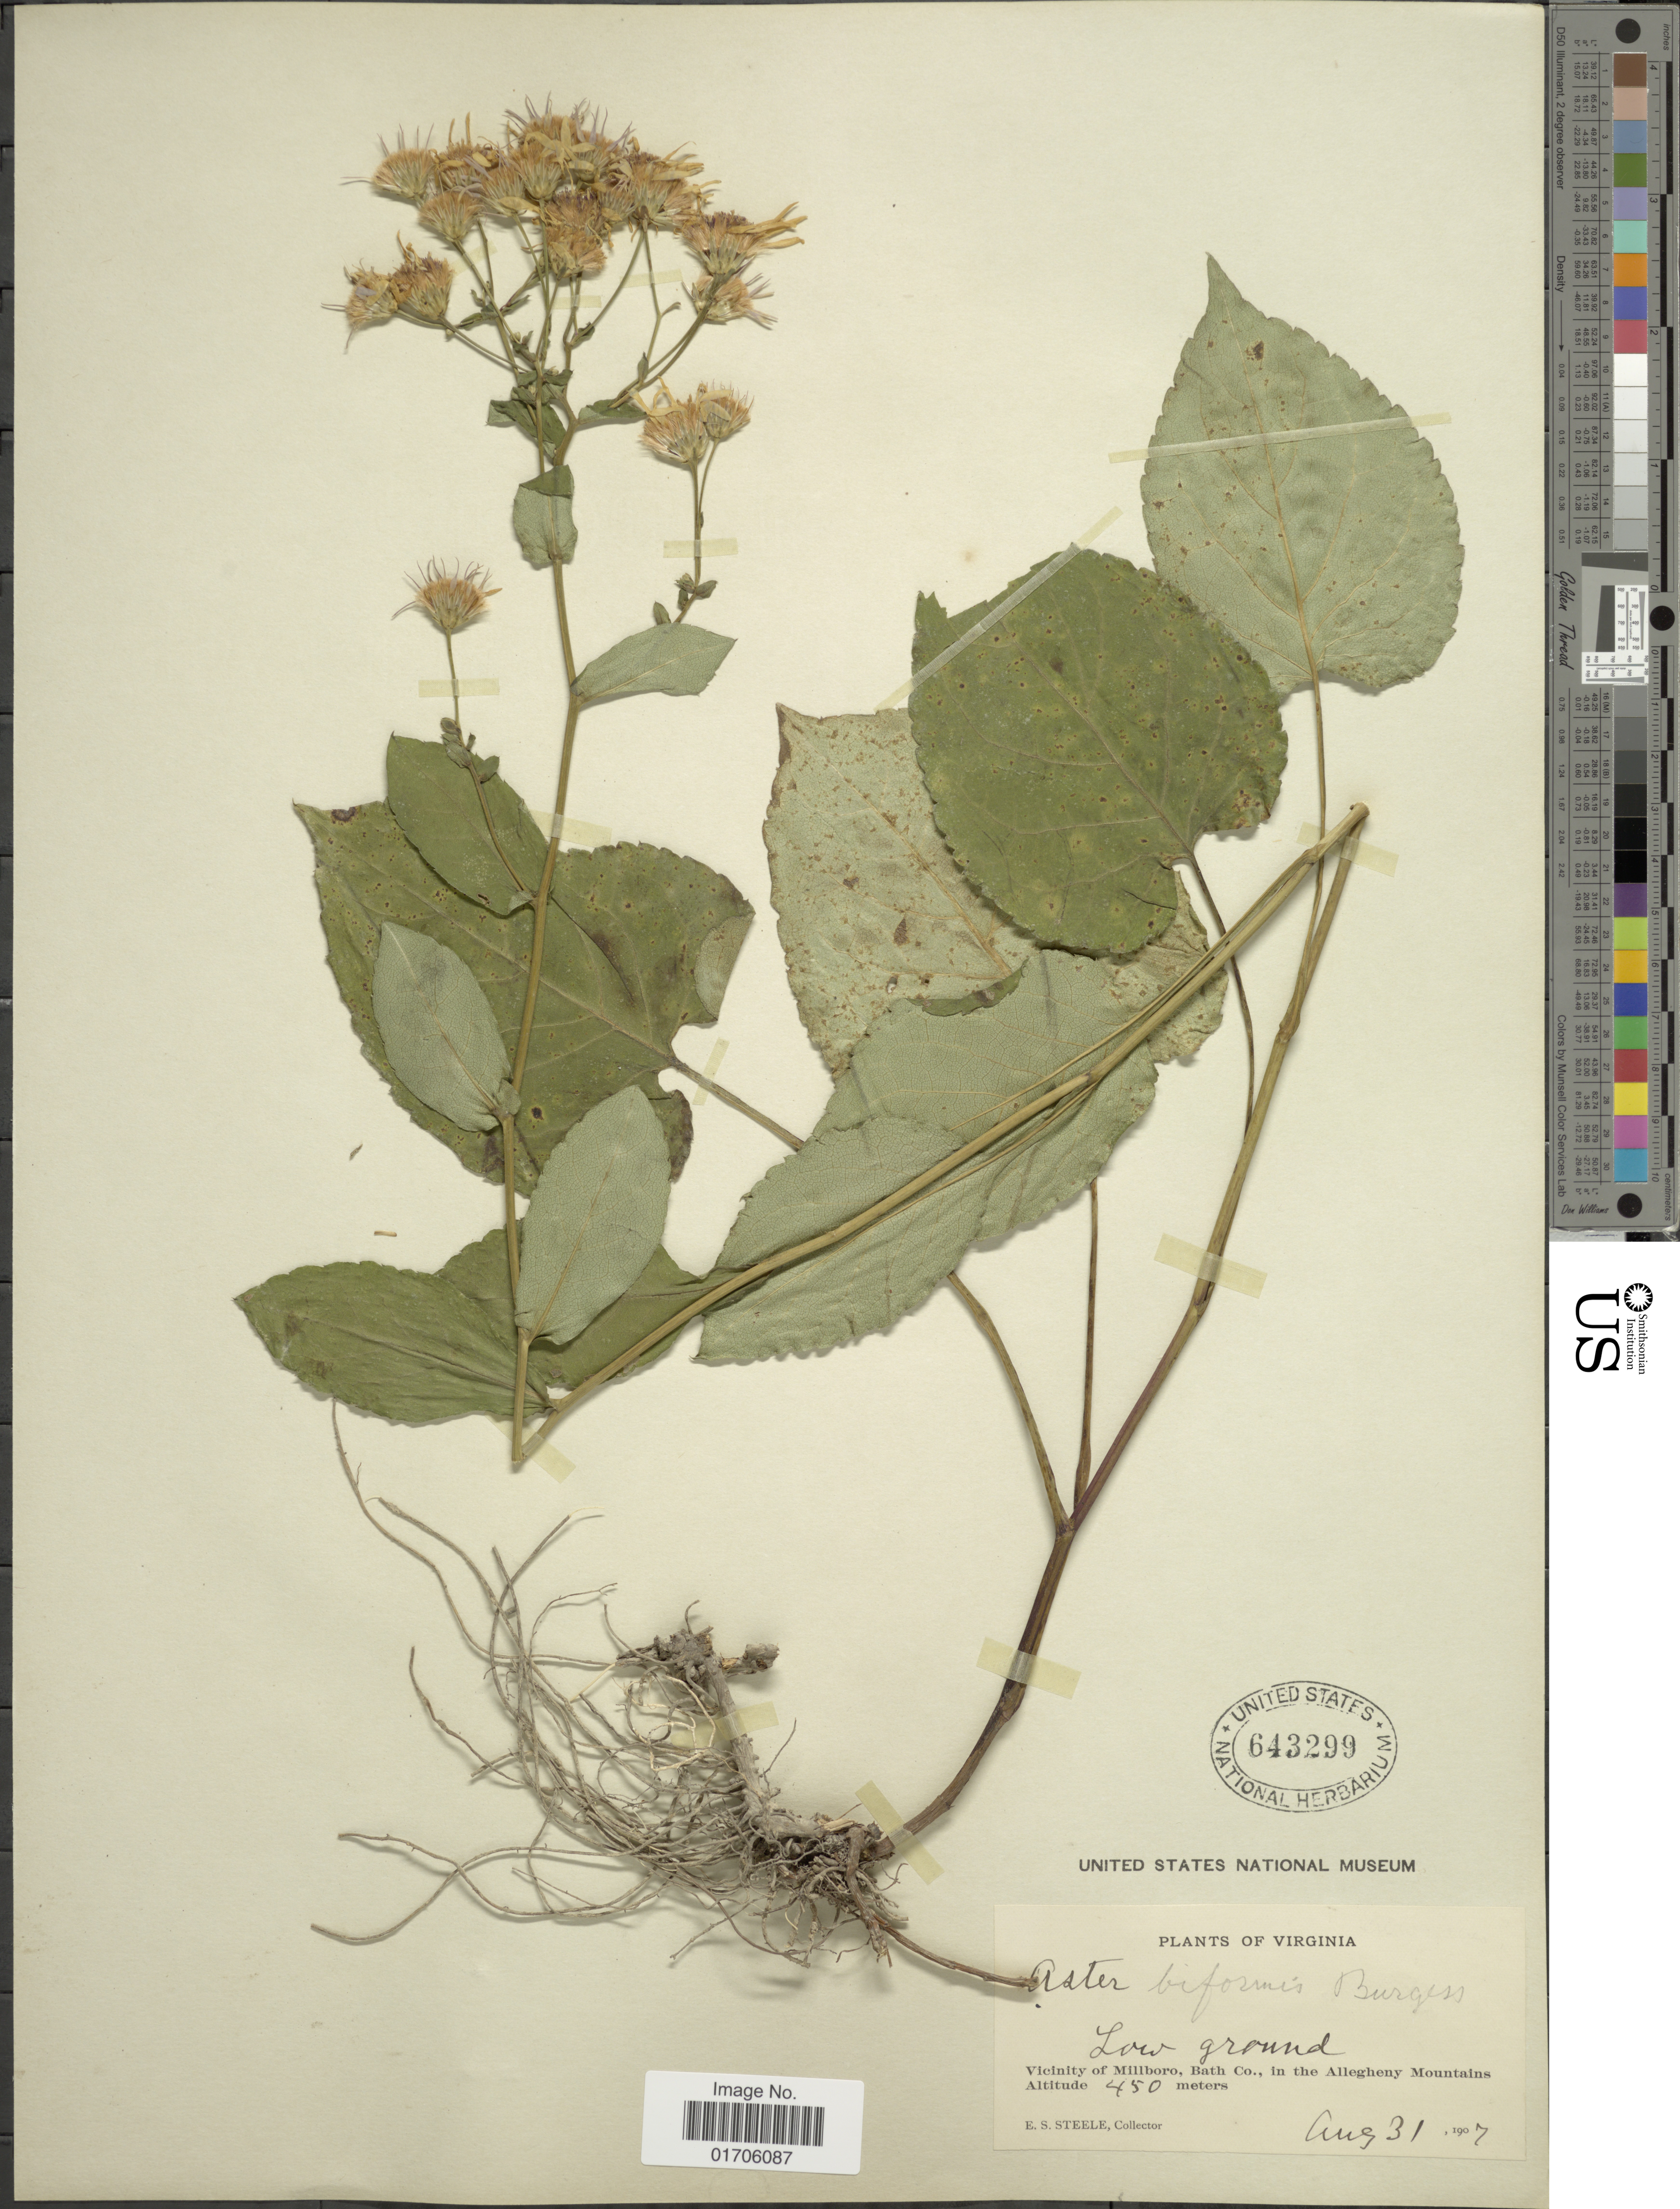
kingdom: Plantae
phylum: Tracheophyta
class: Magnoliopsida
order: Asterales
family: Asteraceae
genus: Aster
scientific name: Aster biformis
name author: E.S. Burgess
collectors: E. Steele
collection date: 1907-08-31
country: United States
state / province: Virginia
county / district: Bath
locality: Virginia. Low ground. Vicinity of Millboro, Bath Co., in the Allegheny Mountains.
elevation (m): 450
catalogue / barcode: US 643299